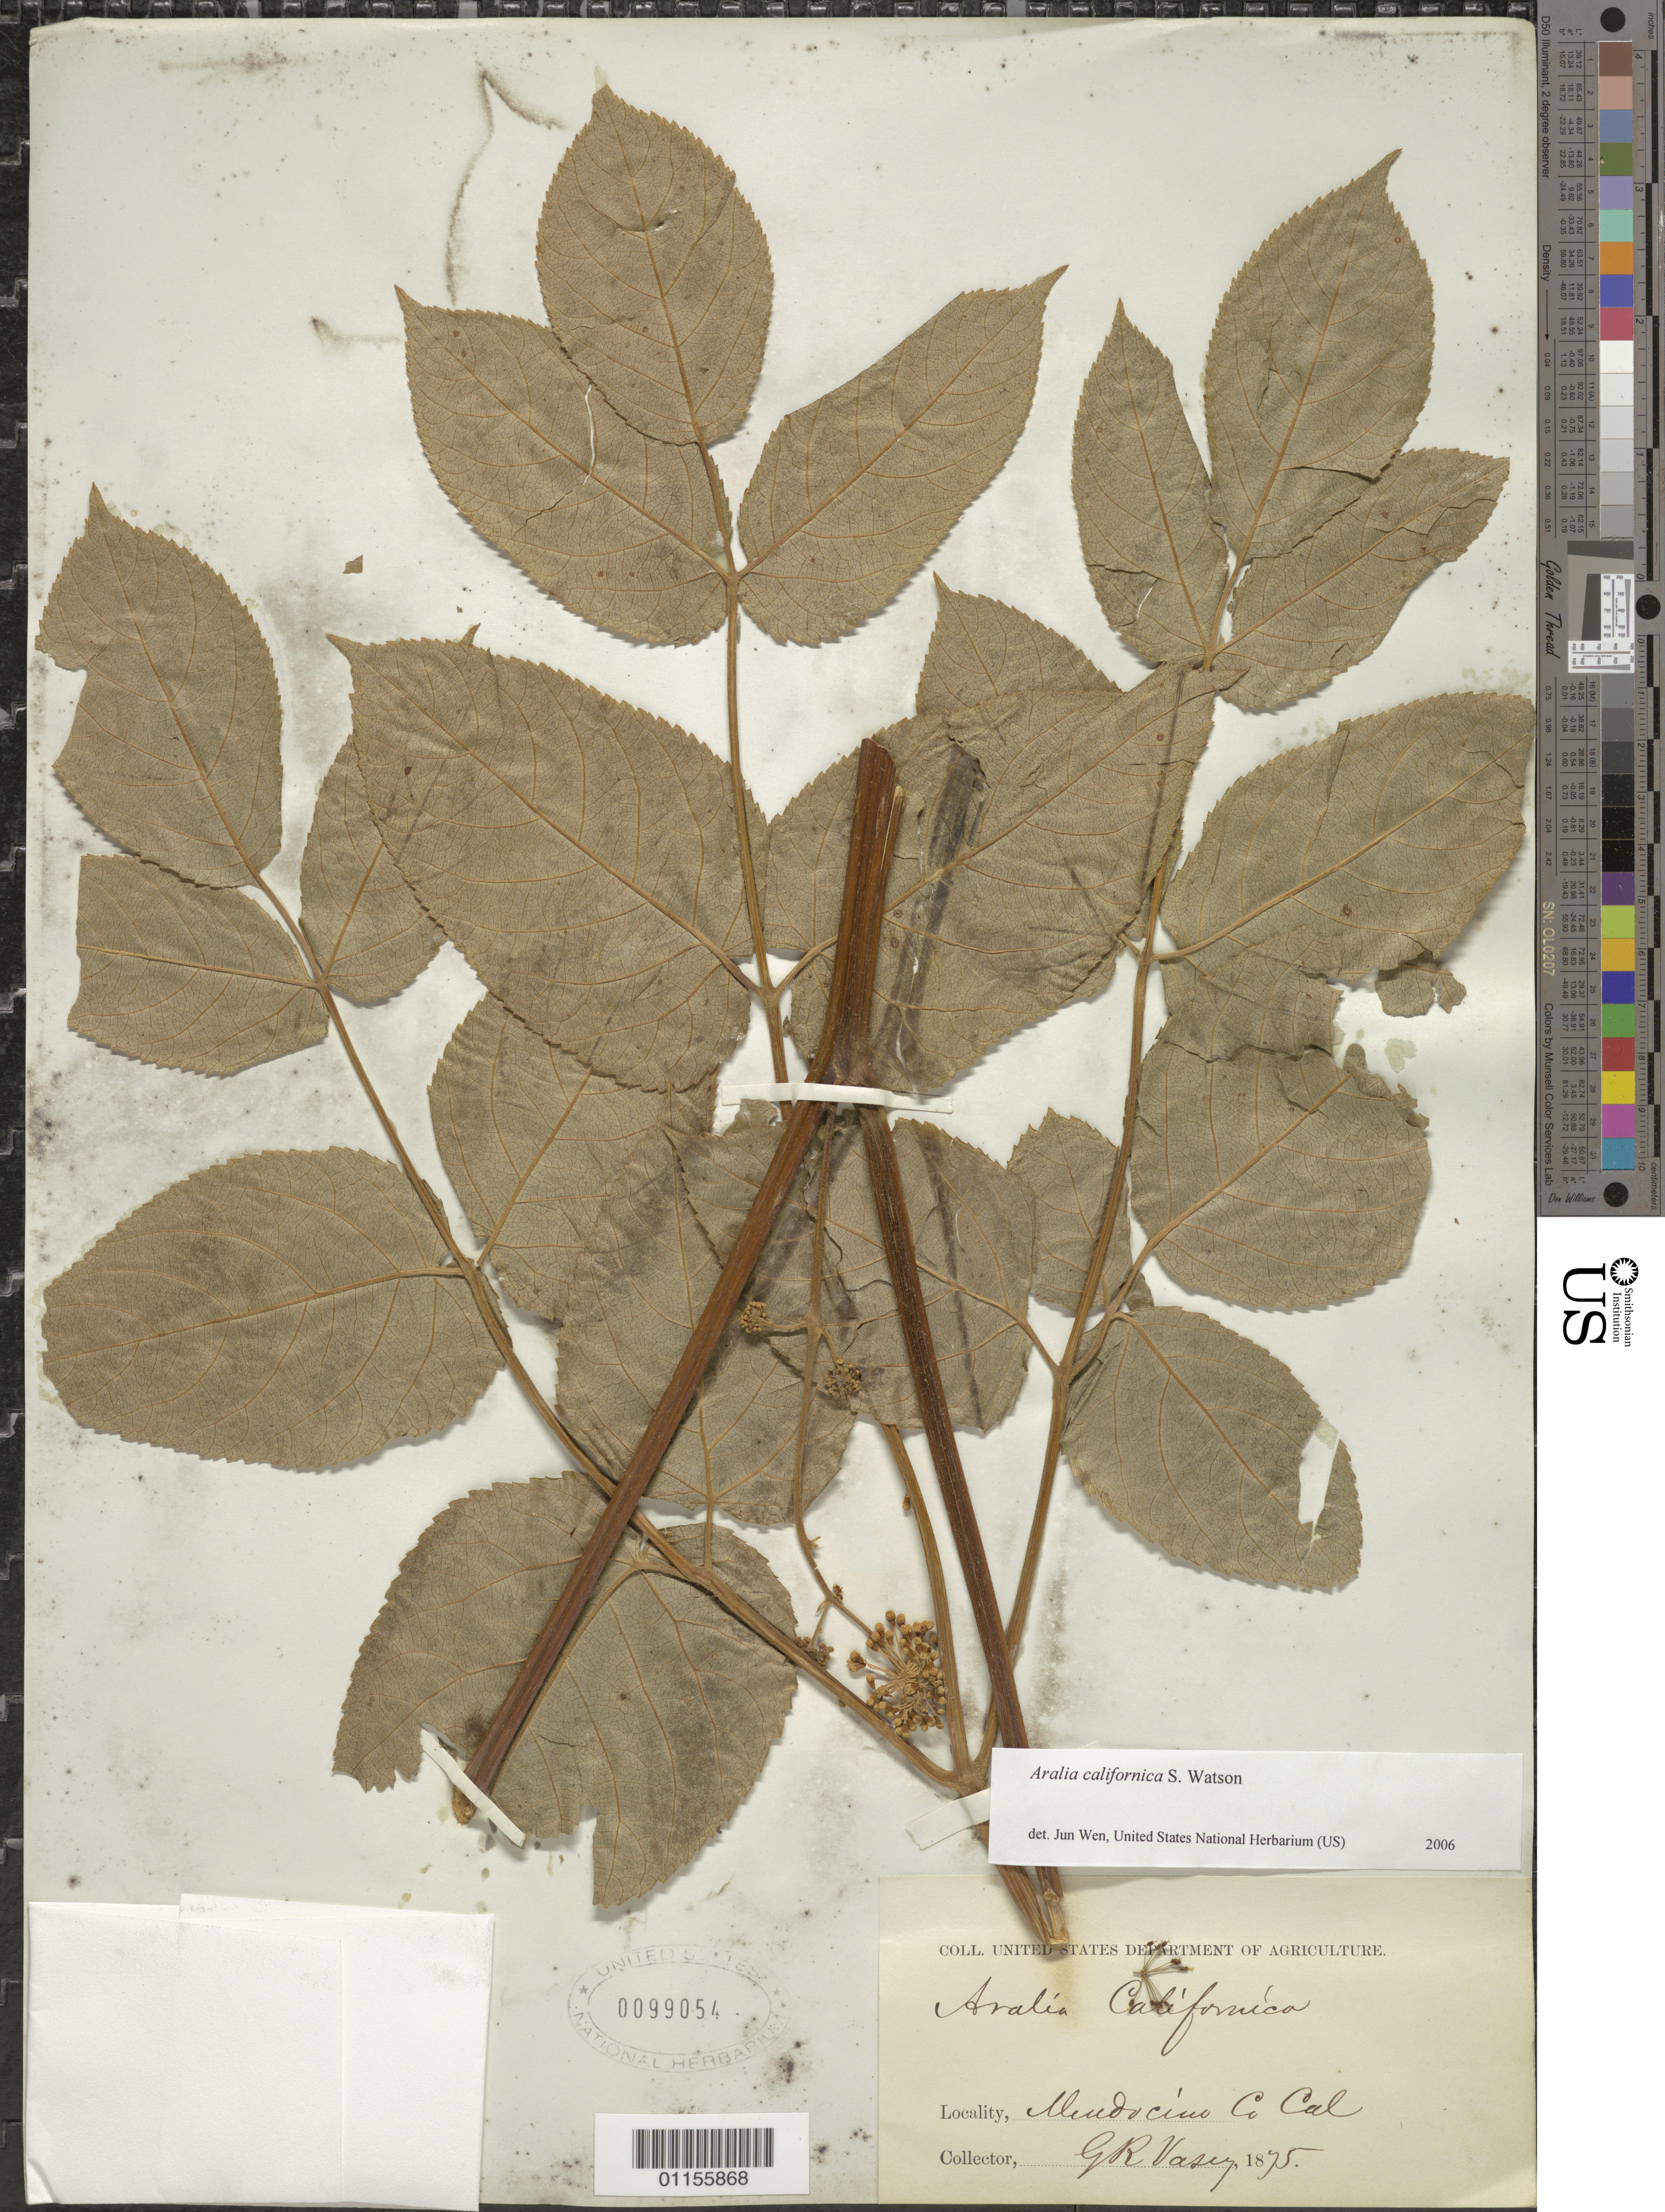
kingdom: Plantae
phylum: Tracheophyta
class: Magnoliopsida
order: Apiales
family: Araliaceae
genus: Aralia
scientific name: Aralia californica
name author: S. Watson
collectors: G. R. Vasey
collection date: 1875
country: United States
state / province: California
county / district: Mendocino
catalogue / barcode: US 99054